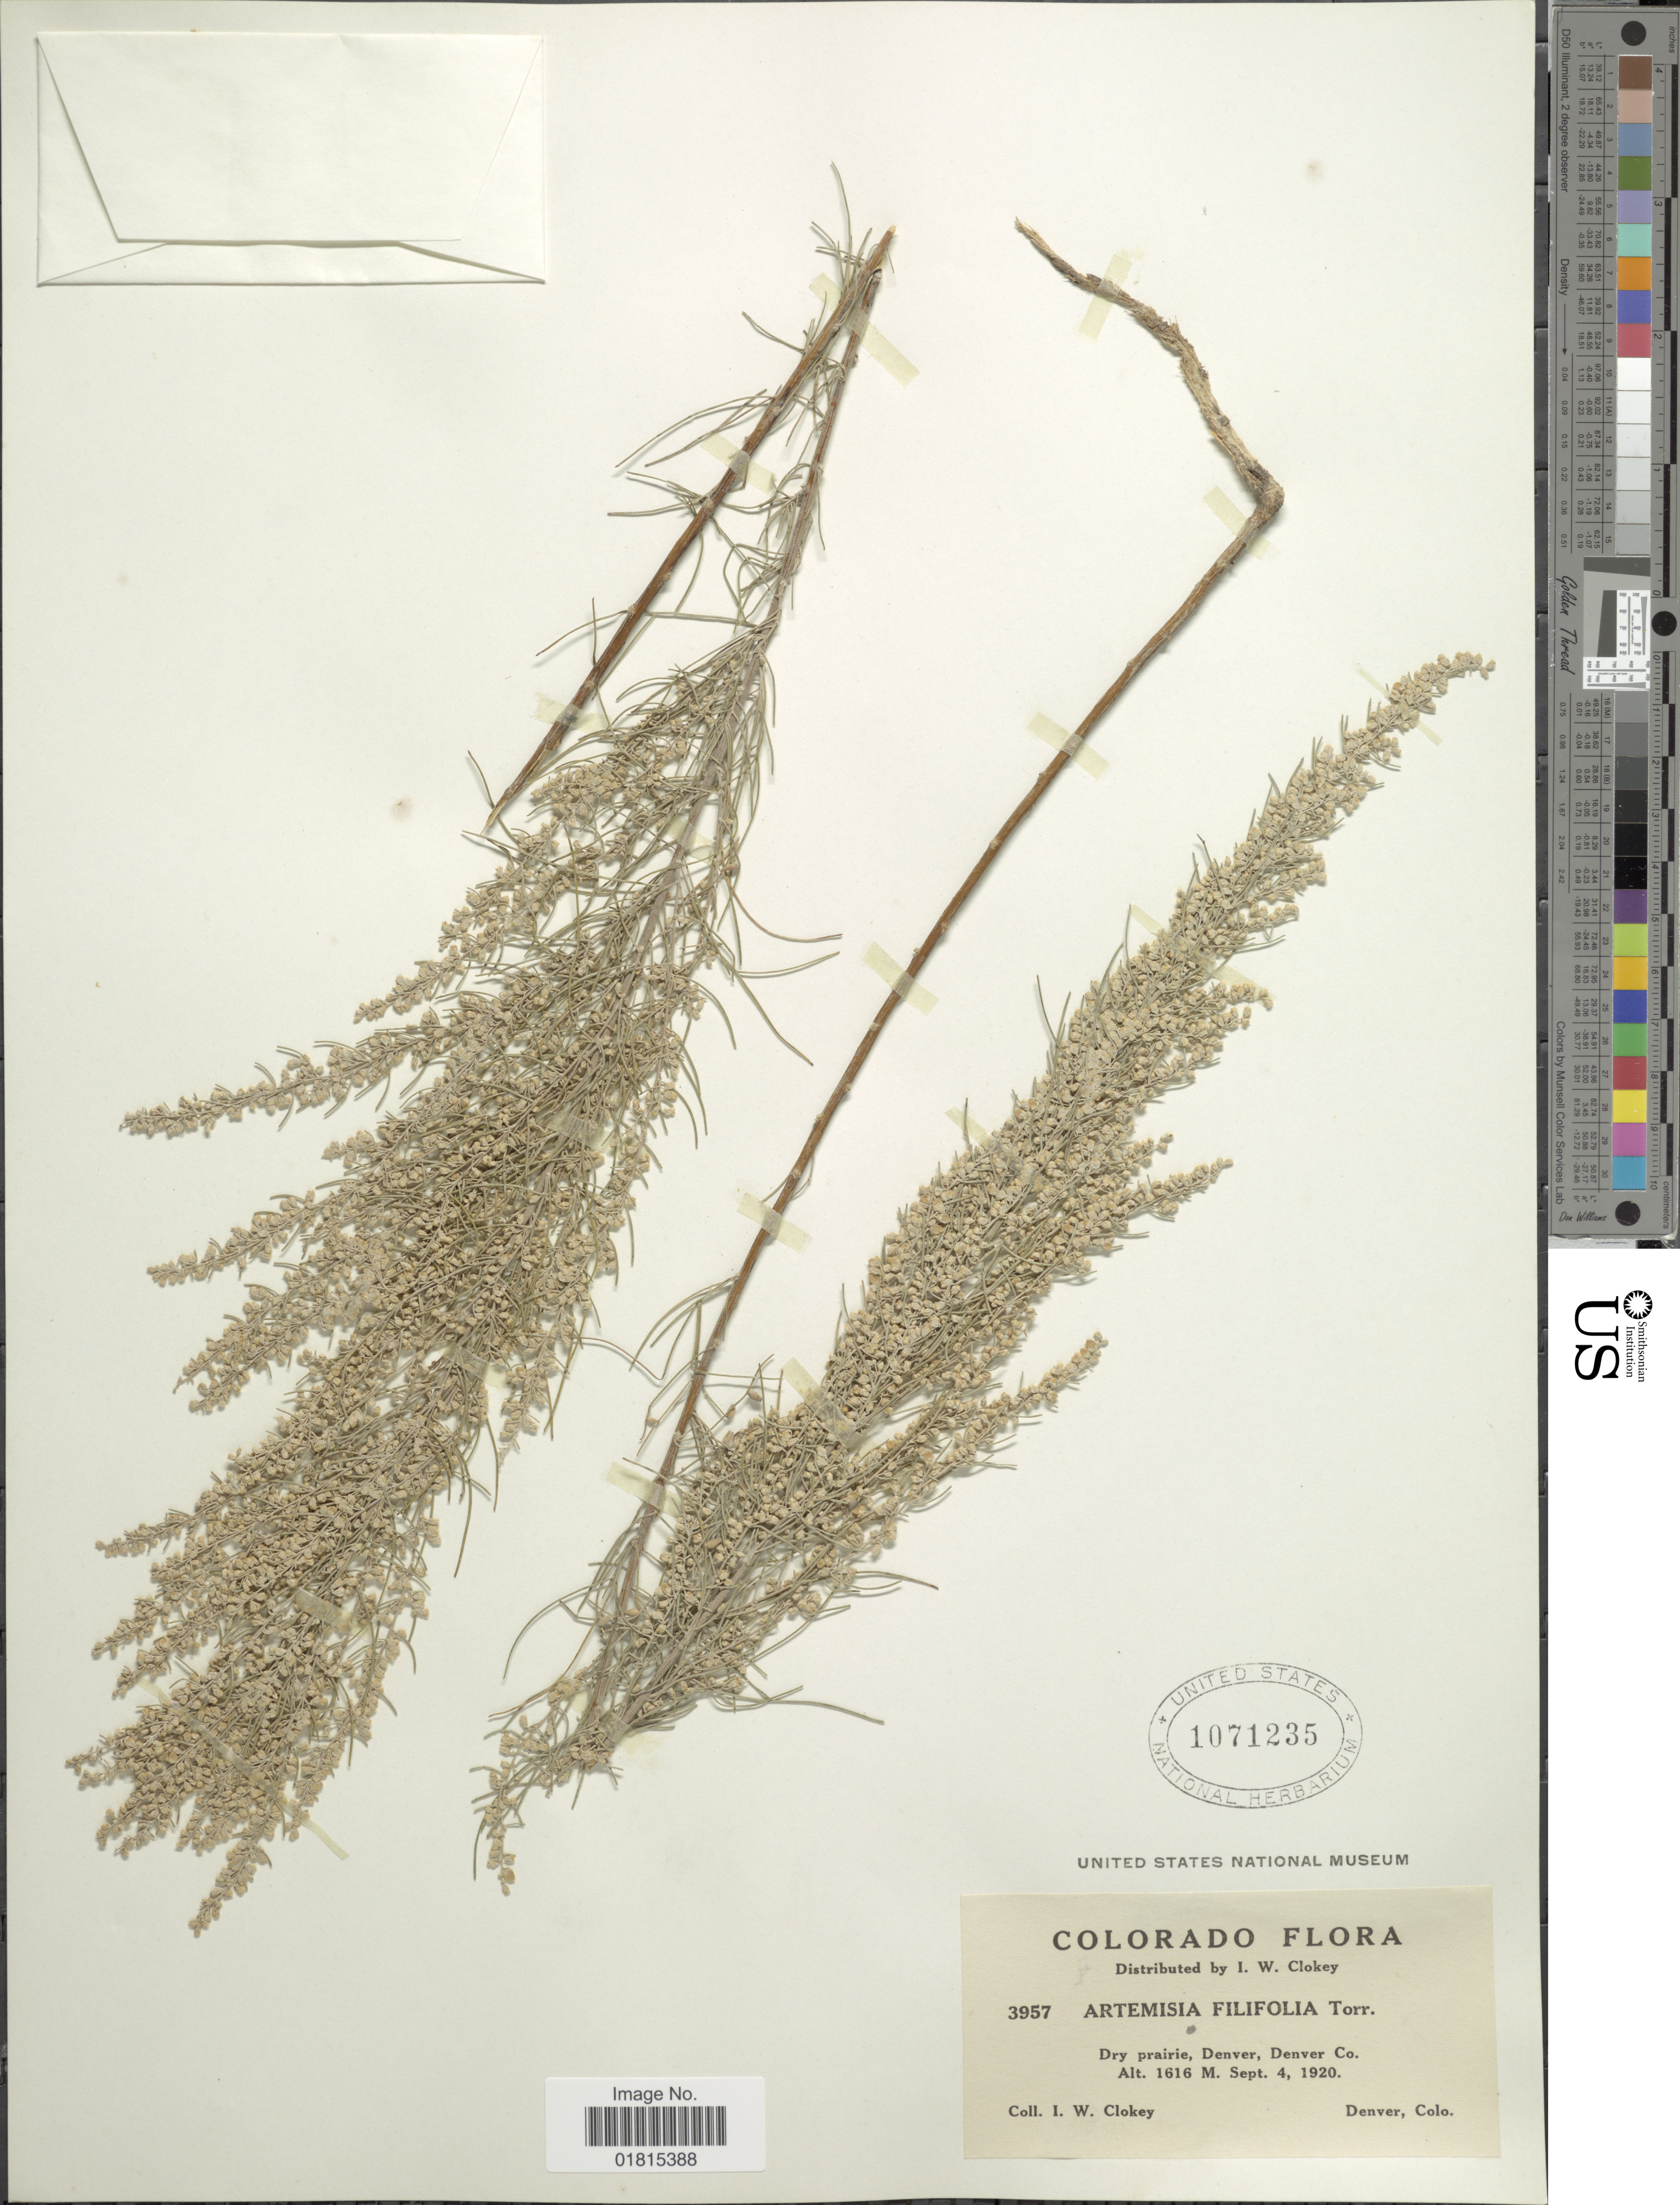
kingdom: Plantae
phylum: Tracheophyta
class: Magnoliopsida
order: Asterales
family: Asteraceae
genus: Artemisia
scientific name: Artemisia filifolia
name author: Torr.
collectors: I. W. Clokey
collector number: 3957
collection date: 1920-09-04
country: United States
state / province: Colorado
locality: Dry prairie, Denver, Denver Co. Denver, Colo.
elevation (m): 1616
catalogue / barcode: US 1071235